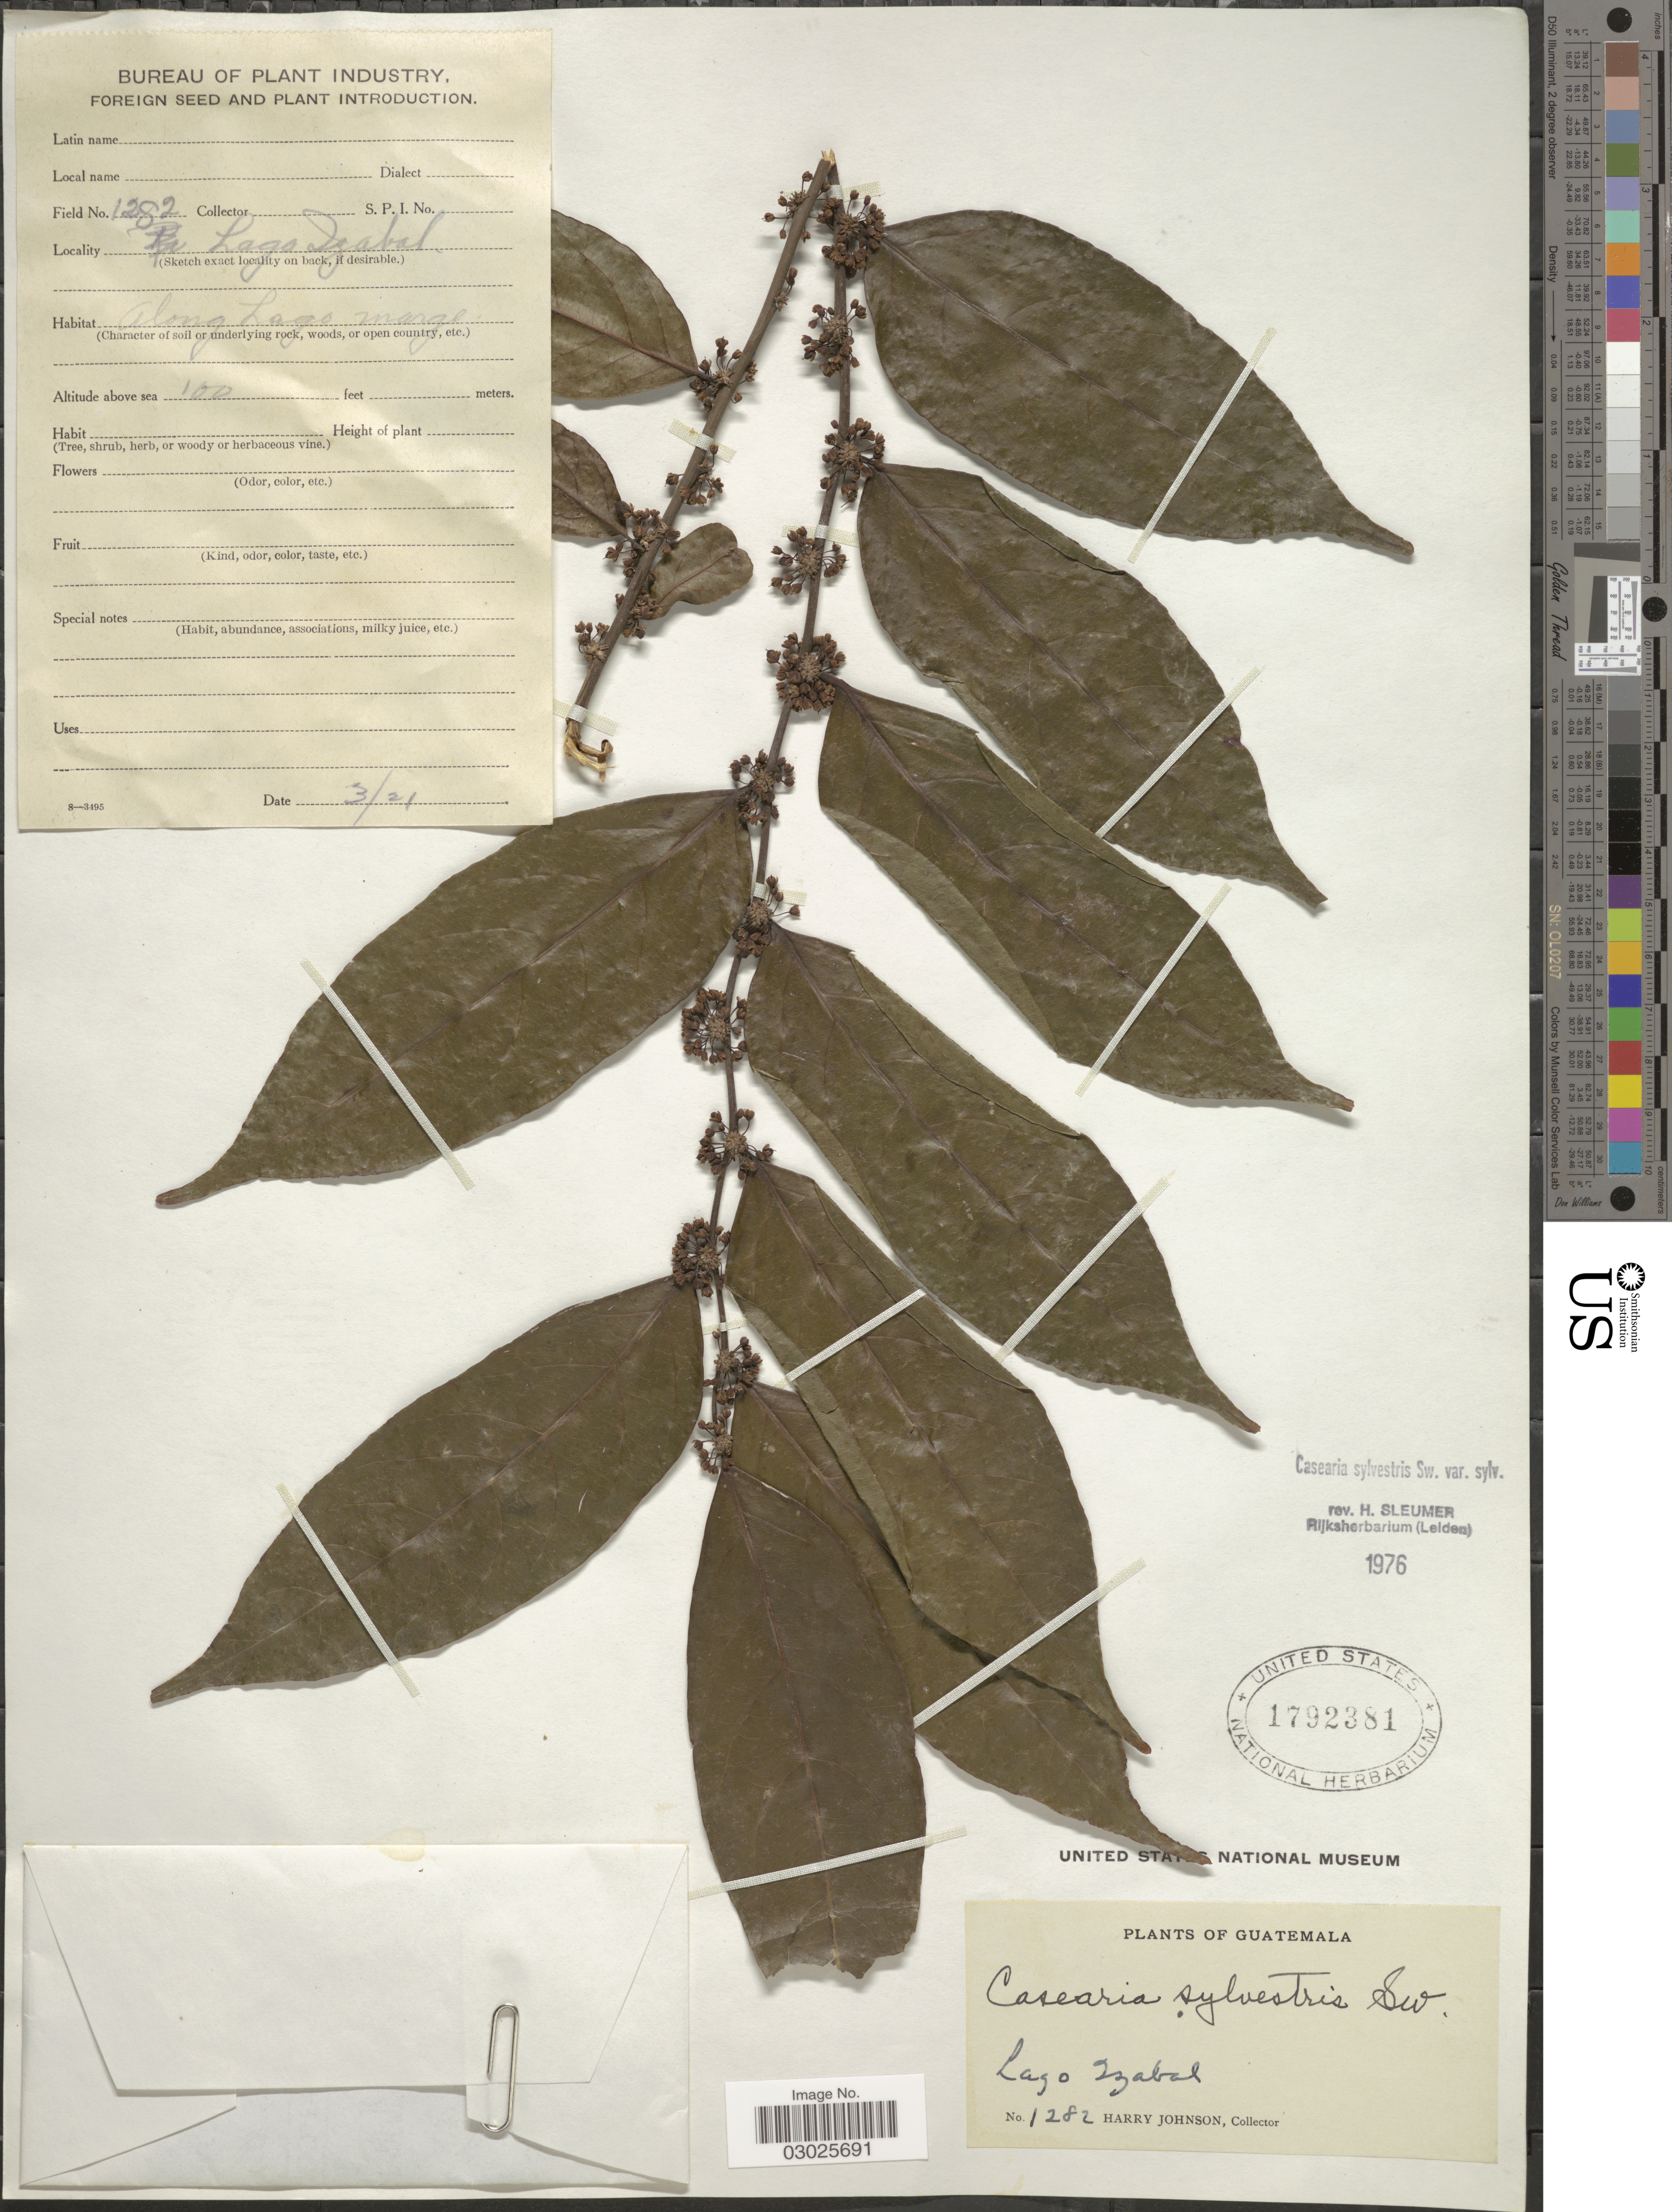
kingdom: Plantae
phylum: Tracheophyta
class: Magnoliopsida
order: Malpighiales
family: Salicaceae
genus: Casearia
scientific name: Casearia sylvestris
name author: Sw.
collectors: H. Johnson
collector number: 1282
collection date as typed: Transcribed d/m/y: /3/21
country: Guatemala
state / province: Izabal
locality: Lago Izabal. Along Lago marge.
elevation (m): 30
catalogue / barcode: US 1792381